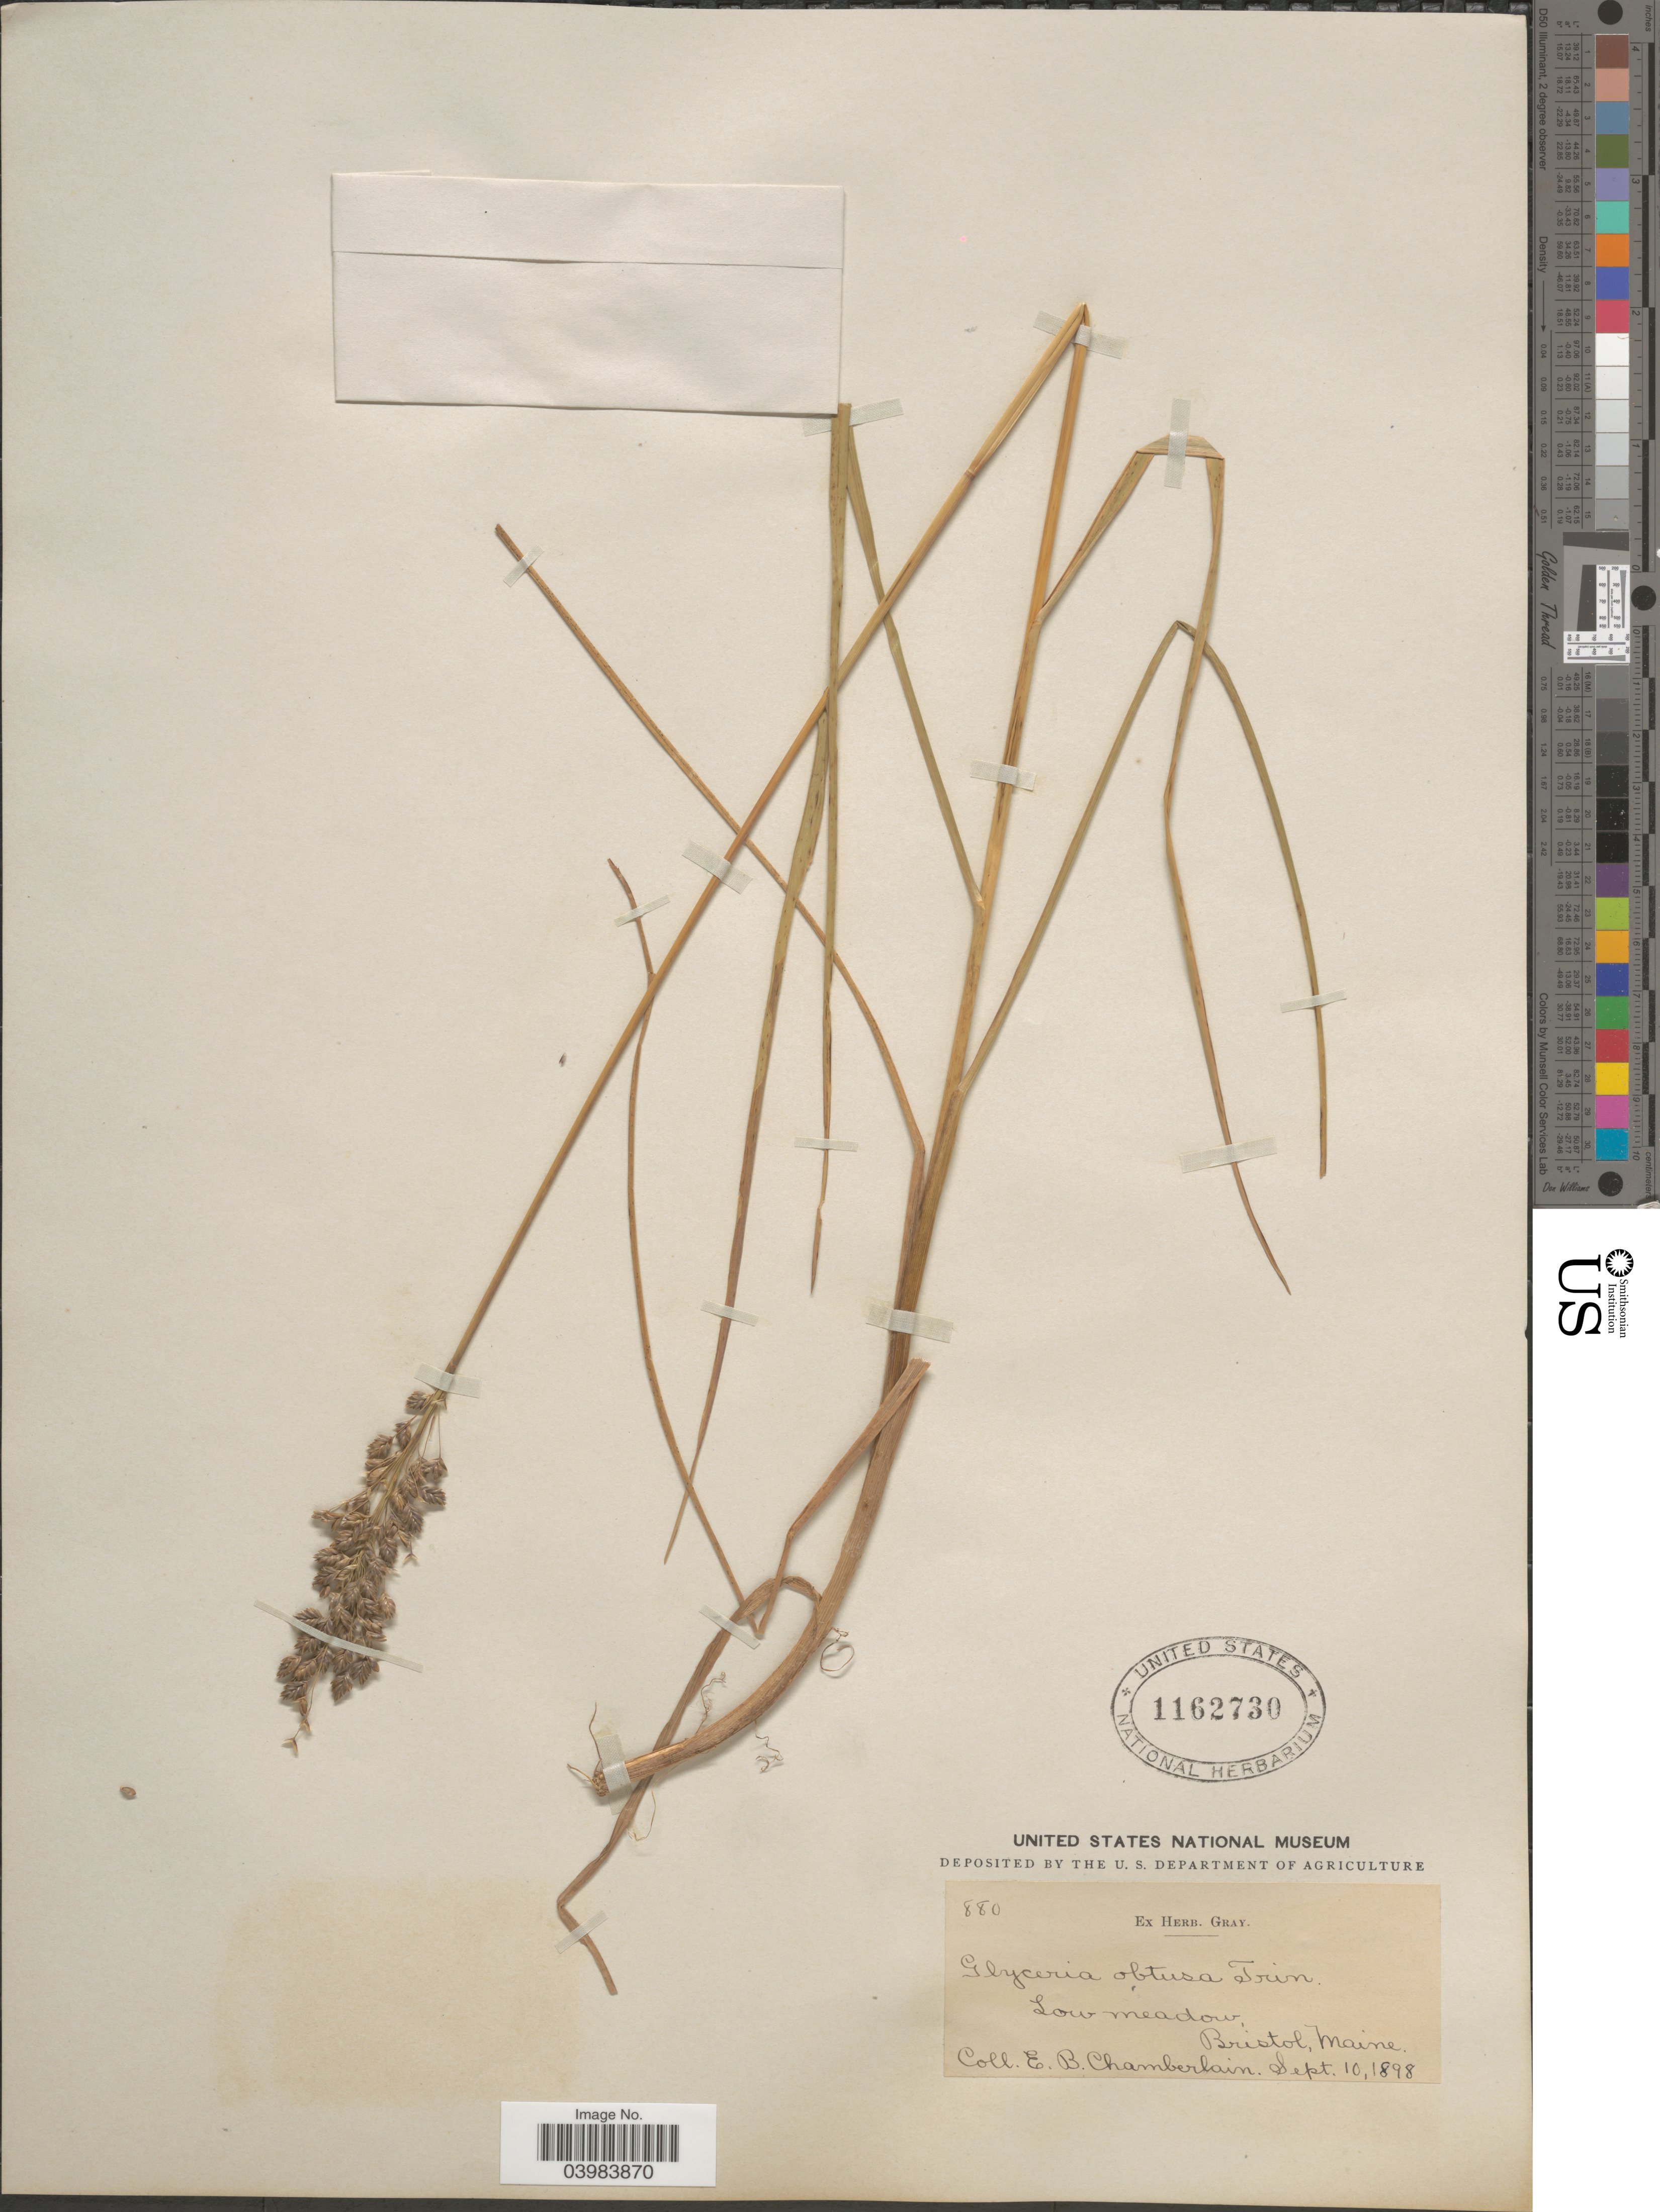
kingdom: Plantae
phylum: Tracheophyta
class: Liliopsida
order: Poales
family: Poaceae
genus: Glyceria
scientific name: Glyceria obtusa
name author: (Muhl.) Trin.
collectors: E. Chamberlain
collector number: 880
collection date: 1898-09-10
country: United States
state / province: Maine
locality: Bristol.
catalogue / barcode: US 1162730